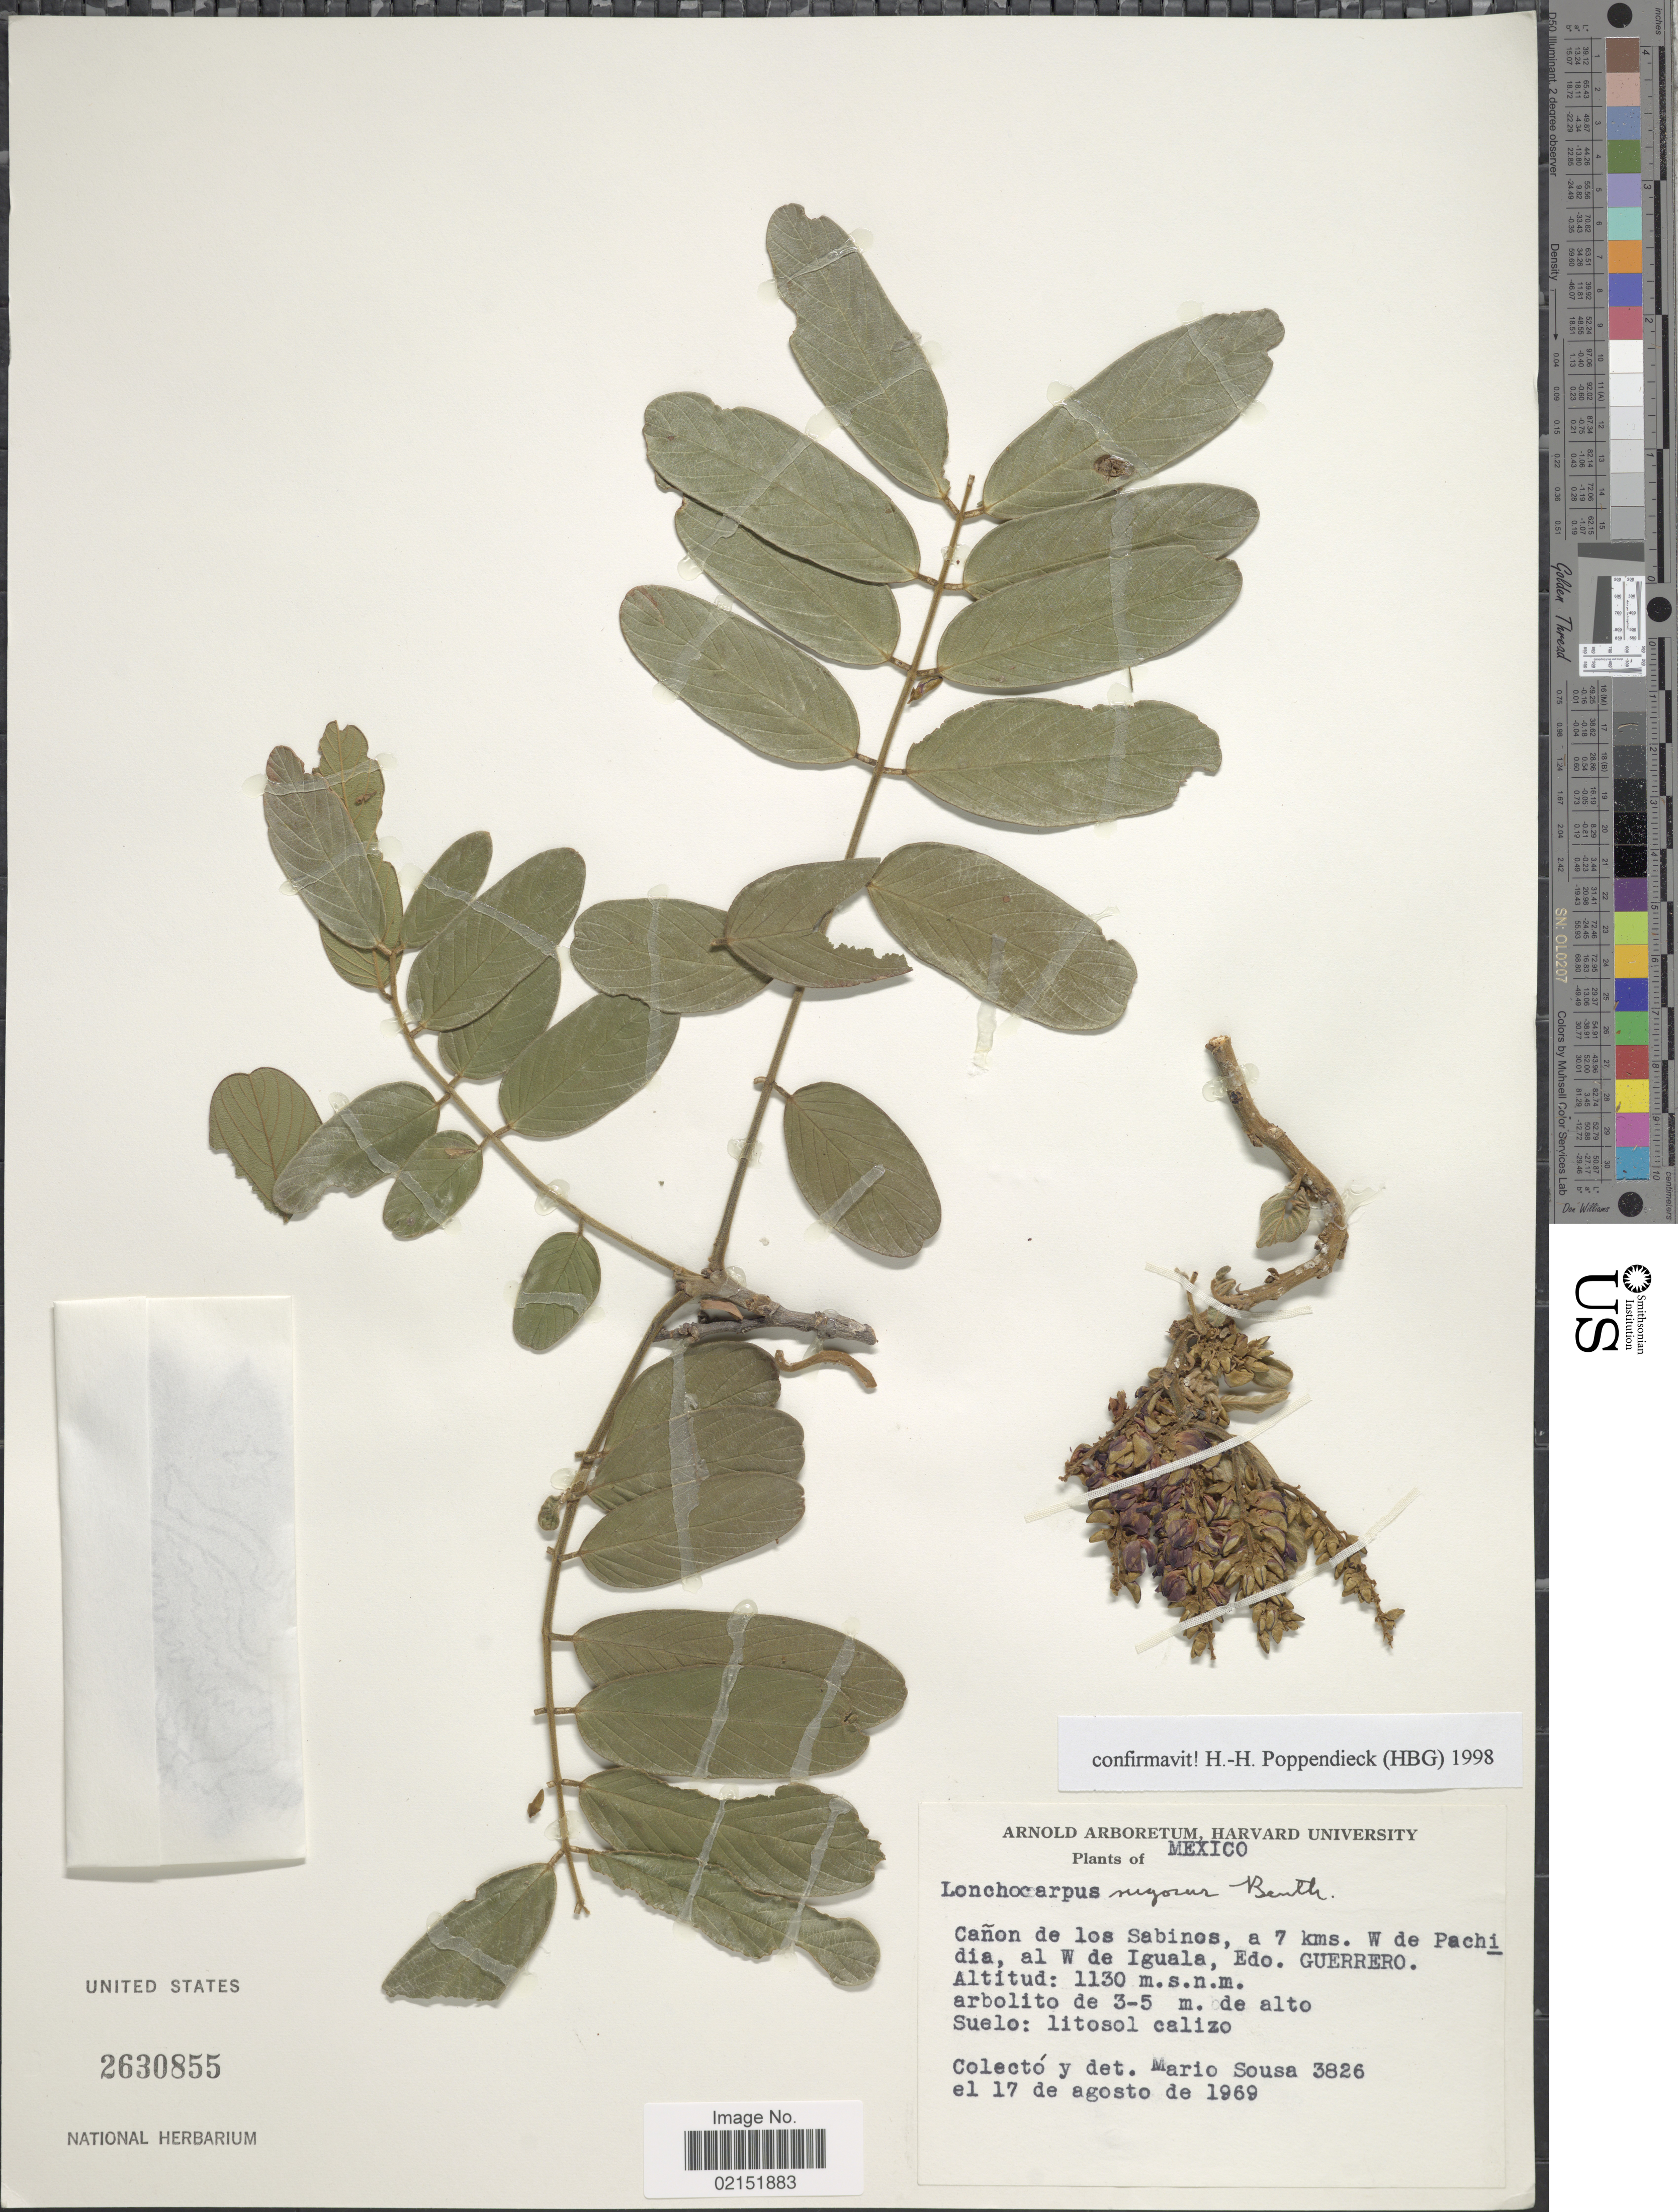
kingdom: Plantae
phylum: Tracheophyta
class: Magnoliopsida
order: Fabales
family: Fabaceae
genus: Lonchocarpus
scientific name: Lonchocarpus rugosus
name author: Benth.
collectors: M. Sousa S.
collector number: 3826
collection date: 1969-08-17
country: Mexico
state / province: Guerrero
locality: Canon de los Sabinos, a 7 kms. W de Pachidia, al W de Iguala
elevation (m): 1130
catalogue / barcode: US 2630855